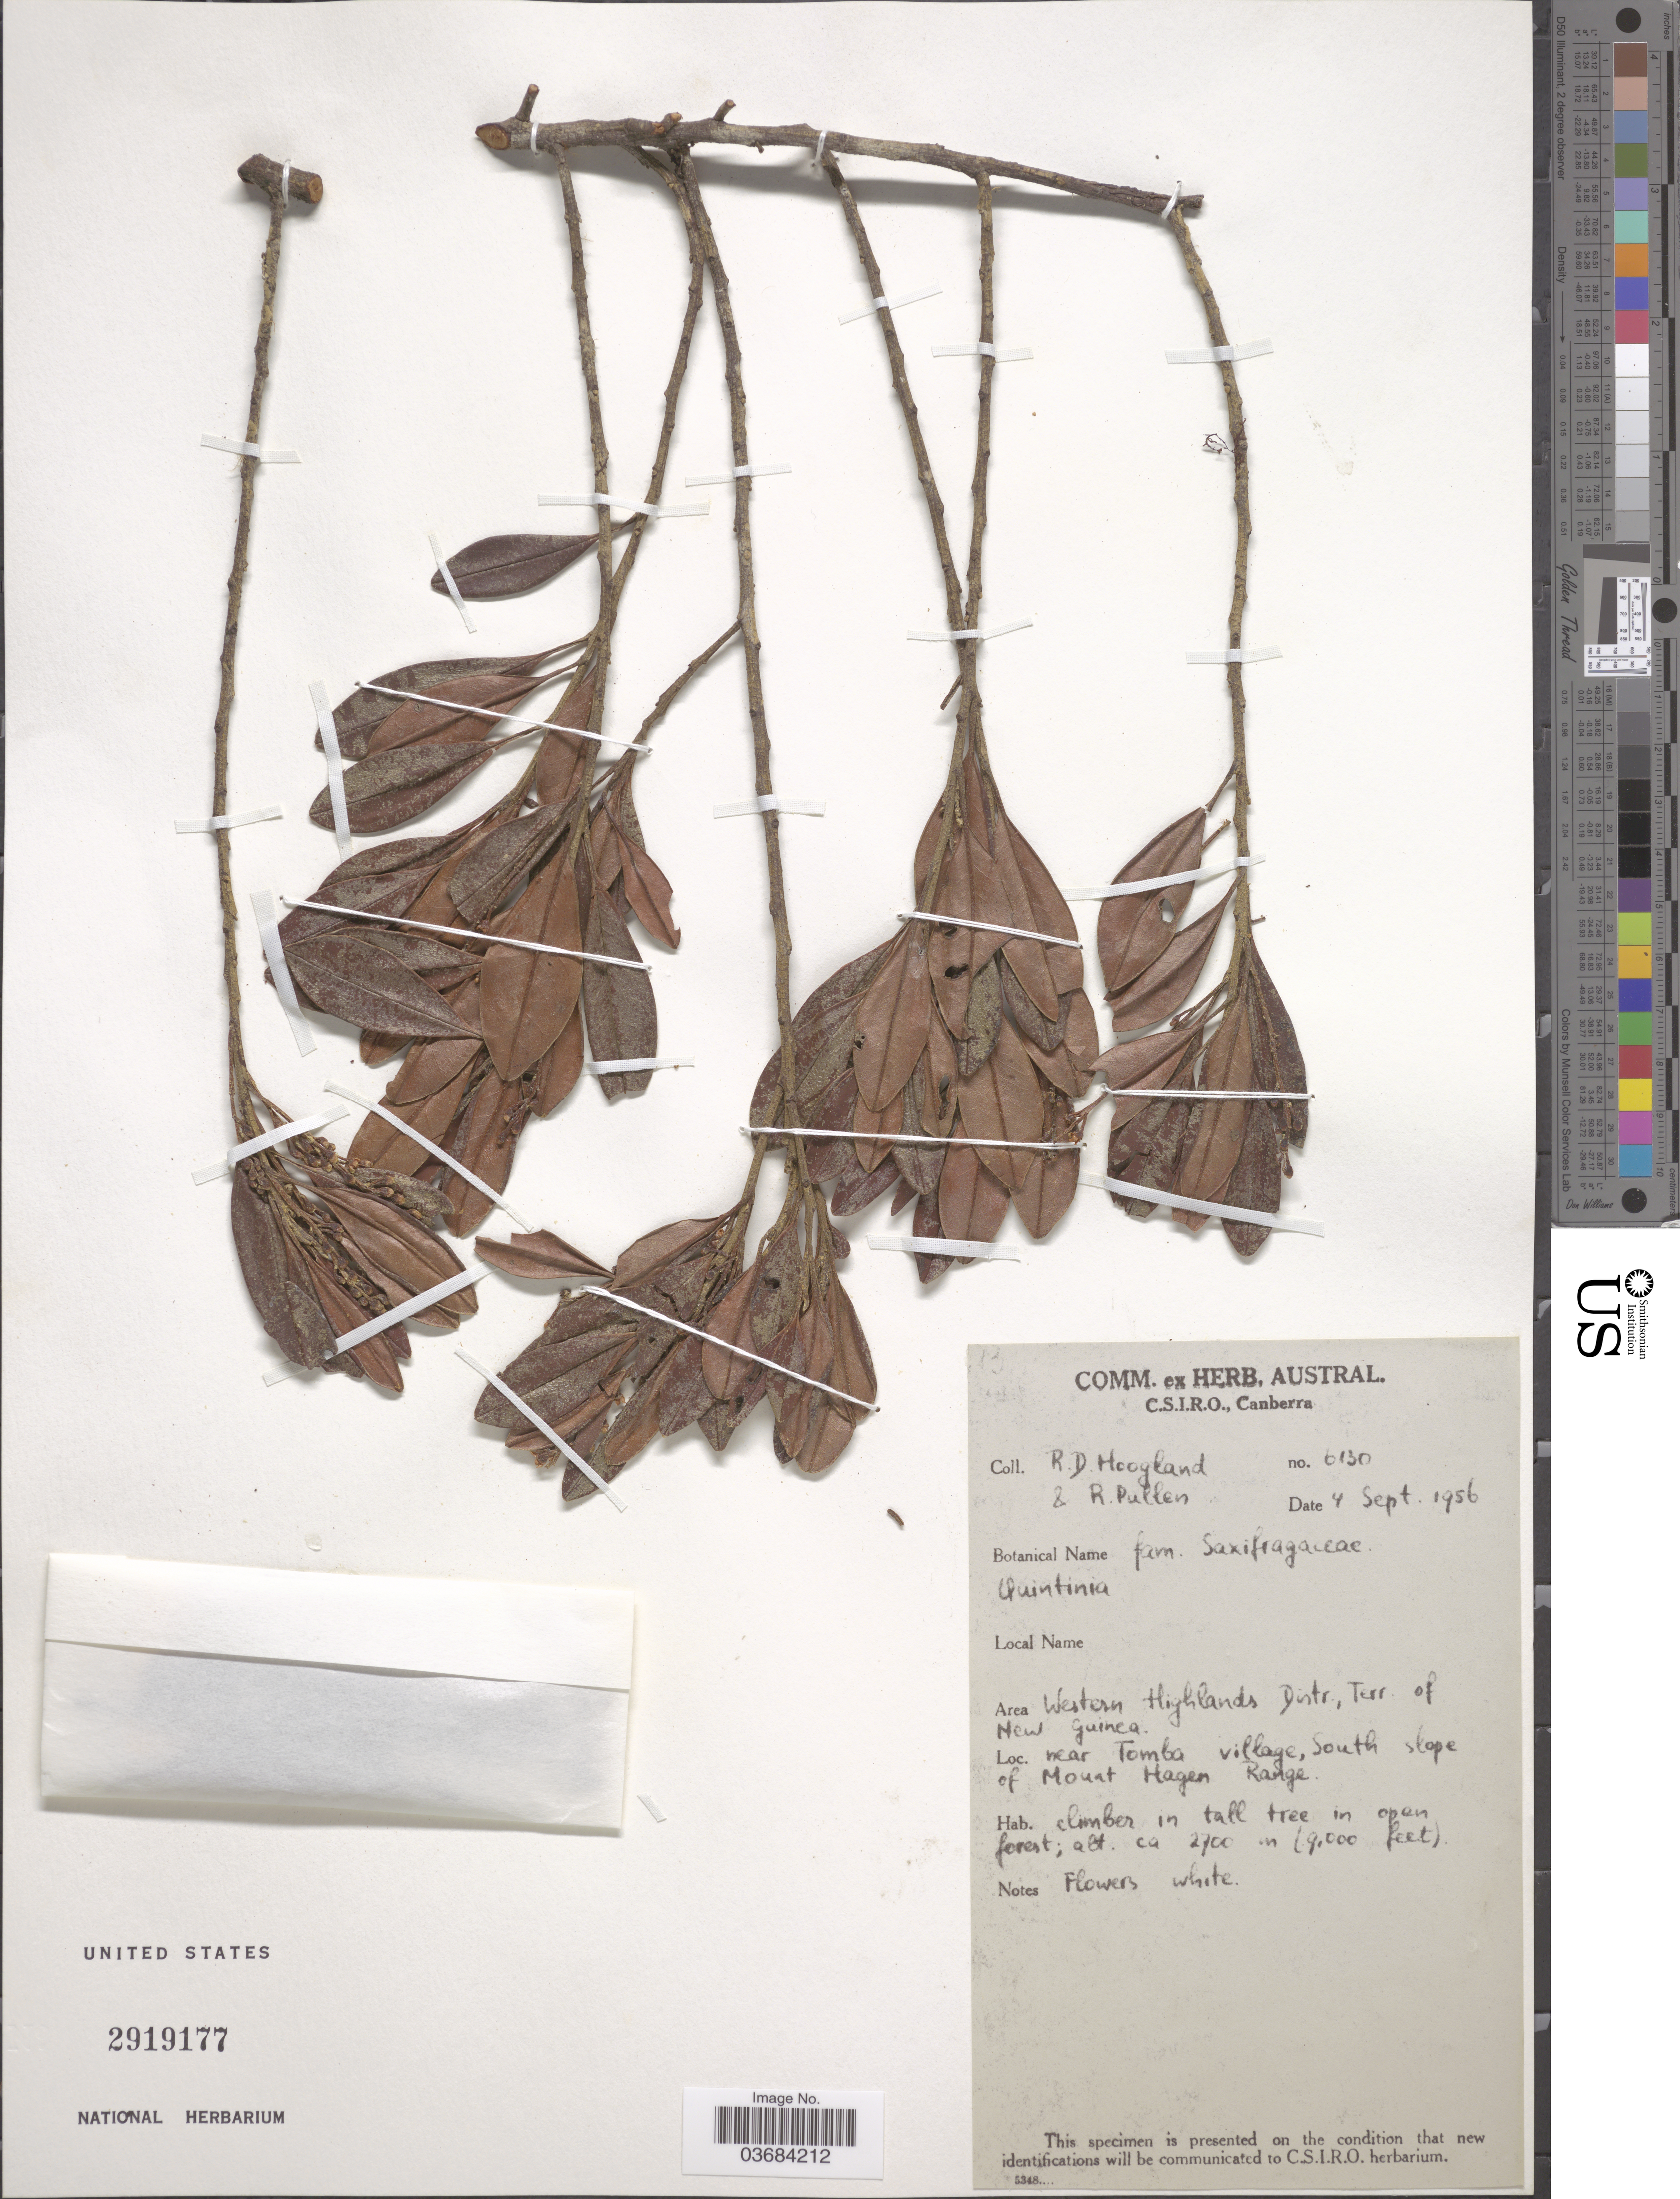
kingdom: Plantae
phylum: Tracheophyta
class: Magnoliopsida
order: Paracryphiales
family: Paracryphiaceae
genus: Quintinia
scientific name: Quintinia sp.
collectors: R. D. Hoogland & R. Pullen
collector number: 6130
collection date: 1956-09-04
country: Papua New Guinea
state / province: Western Highlands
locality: Area Western Highlands Distr., Terr. of New Guinea. Near Tomba village, South slope of Mount Hagen Range.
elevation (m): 2743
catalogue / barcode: US 2919177